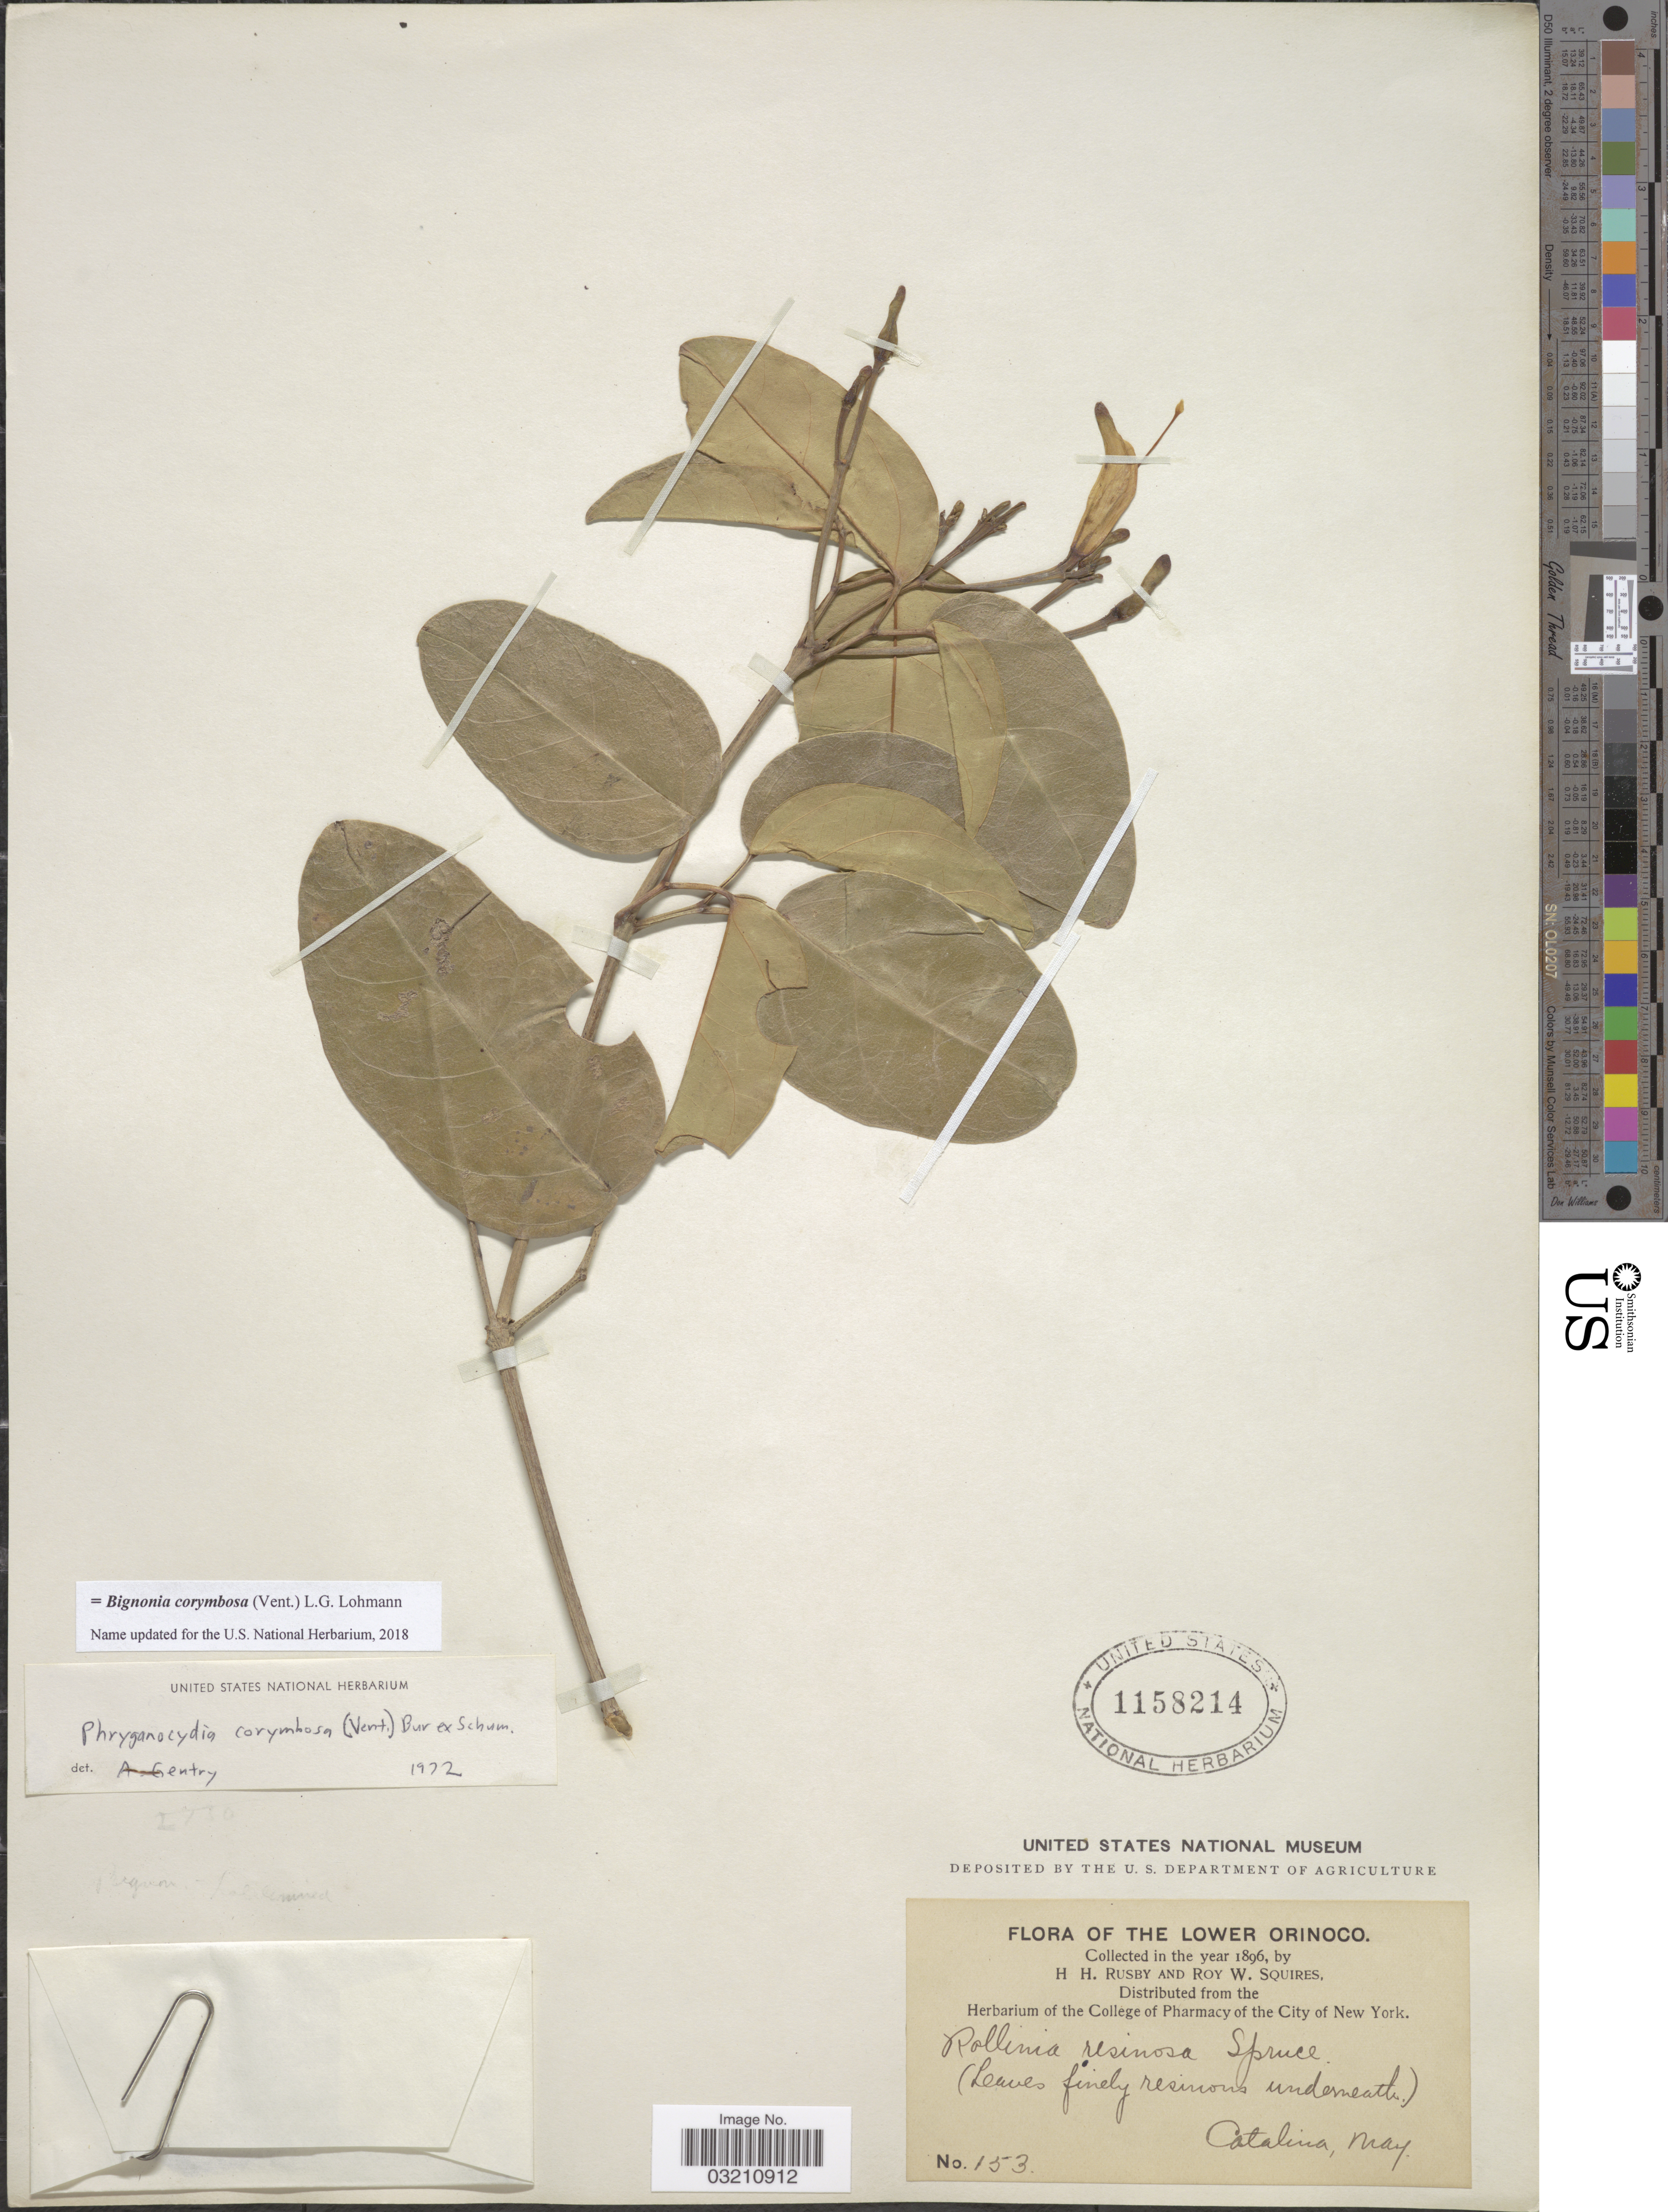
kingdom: Plantae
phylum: Tracheophyta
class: Magnoliopsida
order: Lamiales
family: Bignoniaceae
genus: Bignonia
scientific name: Bignonia corymbosa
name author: (Vent.) L.G. Lohmann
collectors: H. H. Rusby & R. Squires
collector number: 153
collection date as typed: May 1896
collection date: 1896-05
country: Venezuela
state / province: Delta Amacuro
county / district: Tucupita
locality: Lower Orinoco, Santa Catalina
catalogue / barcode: US 1158214